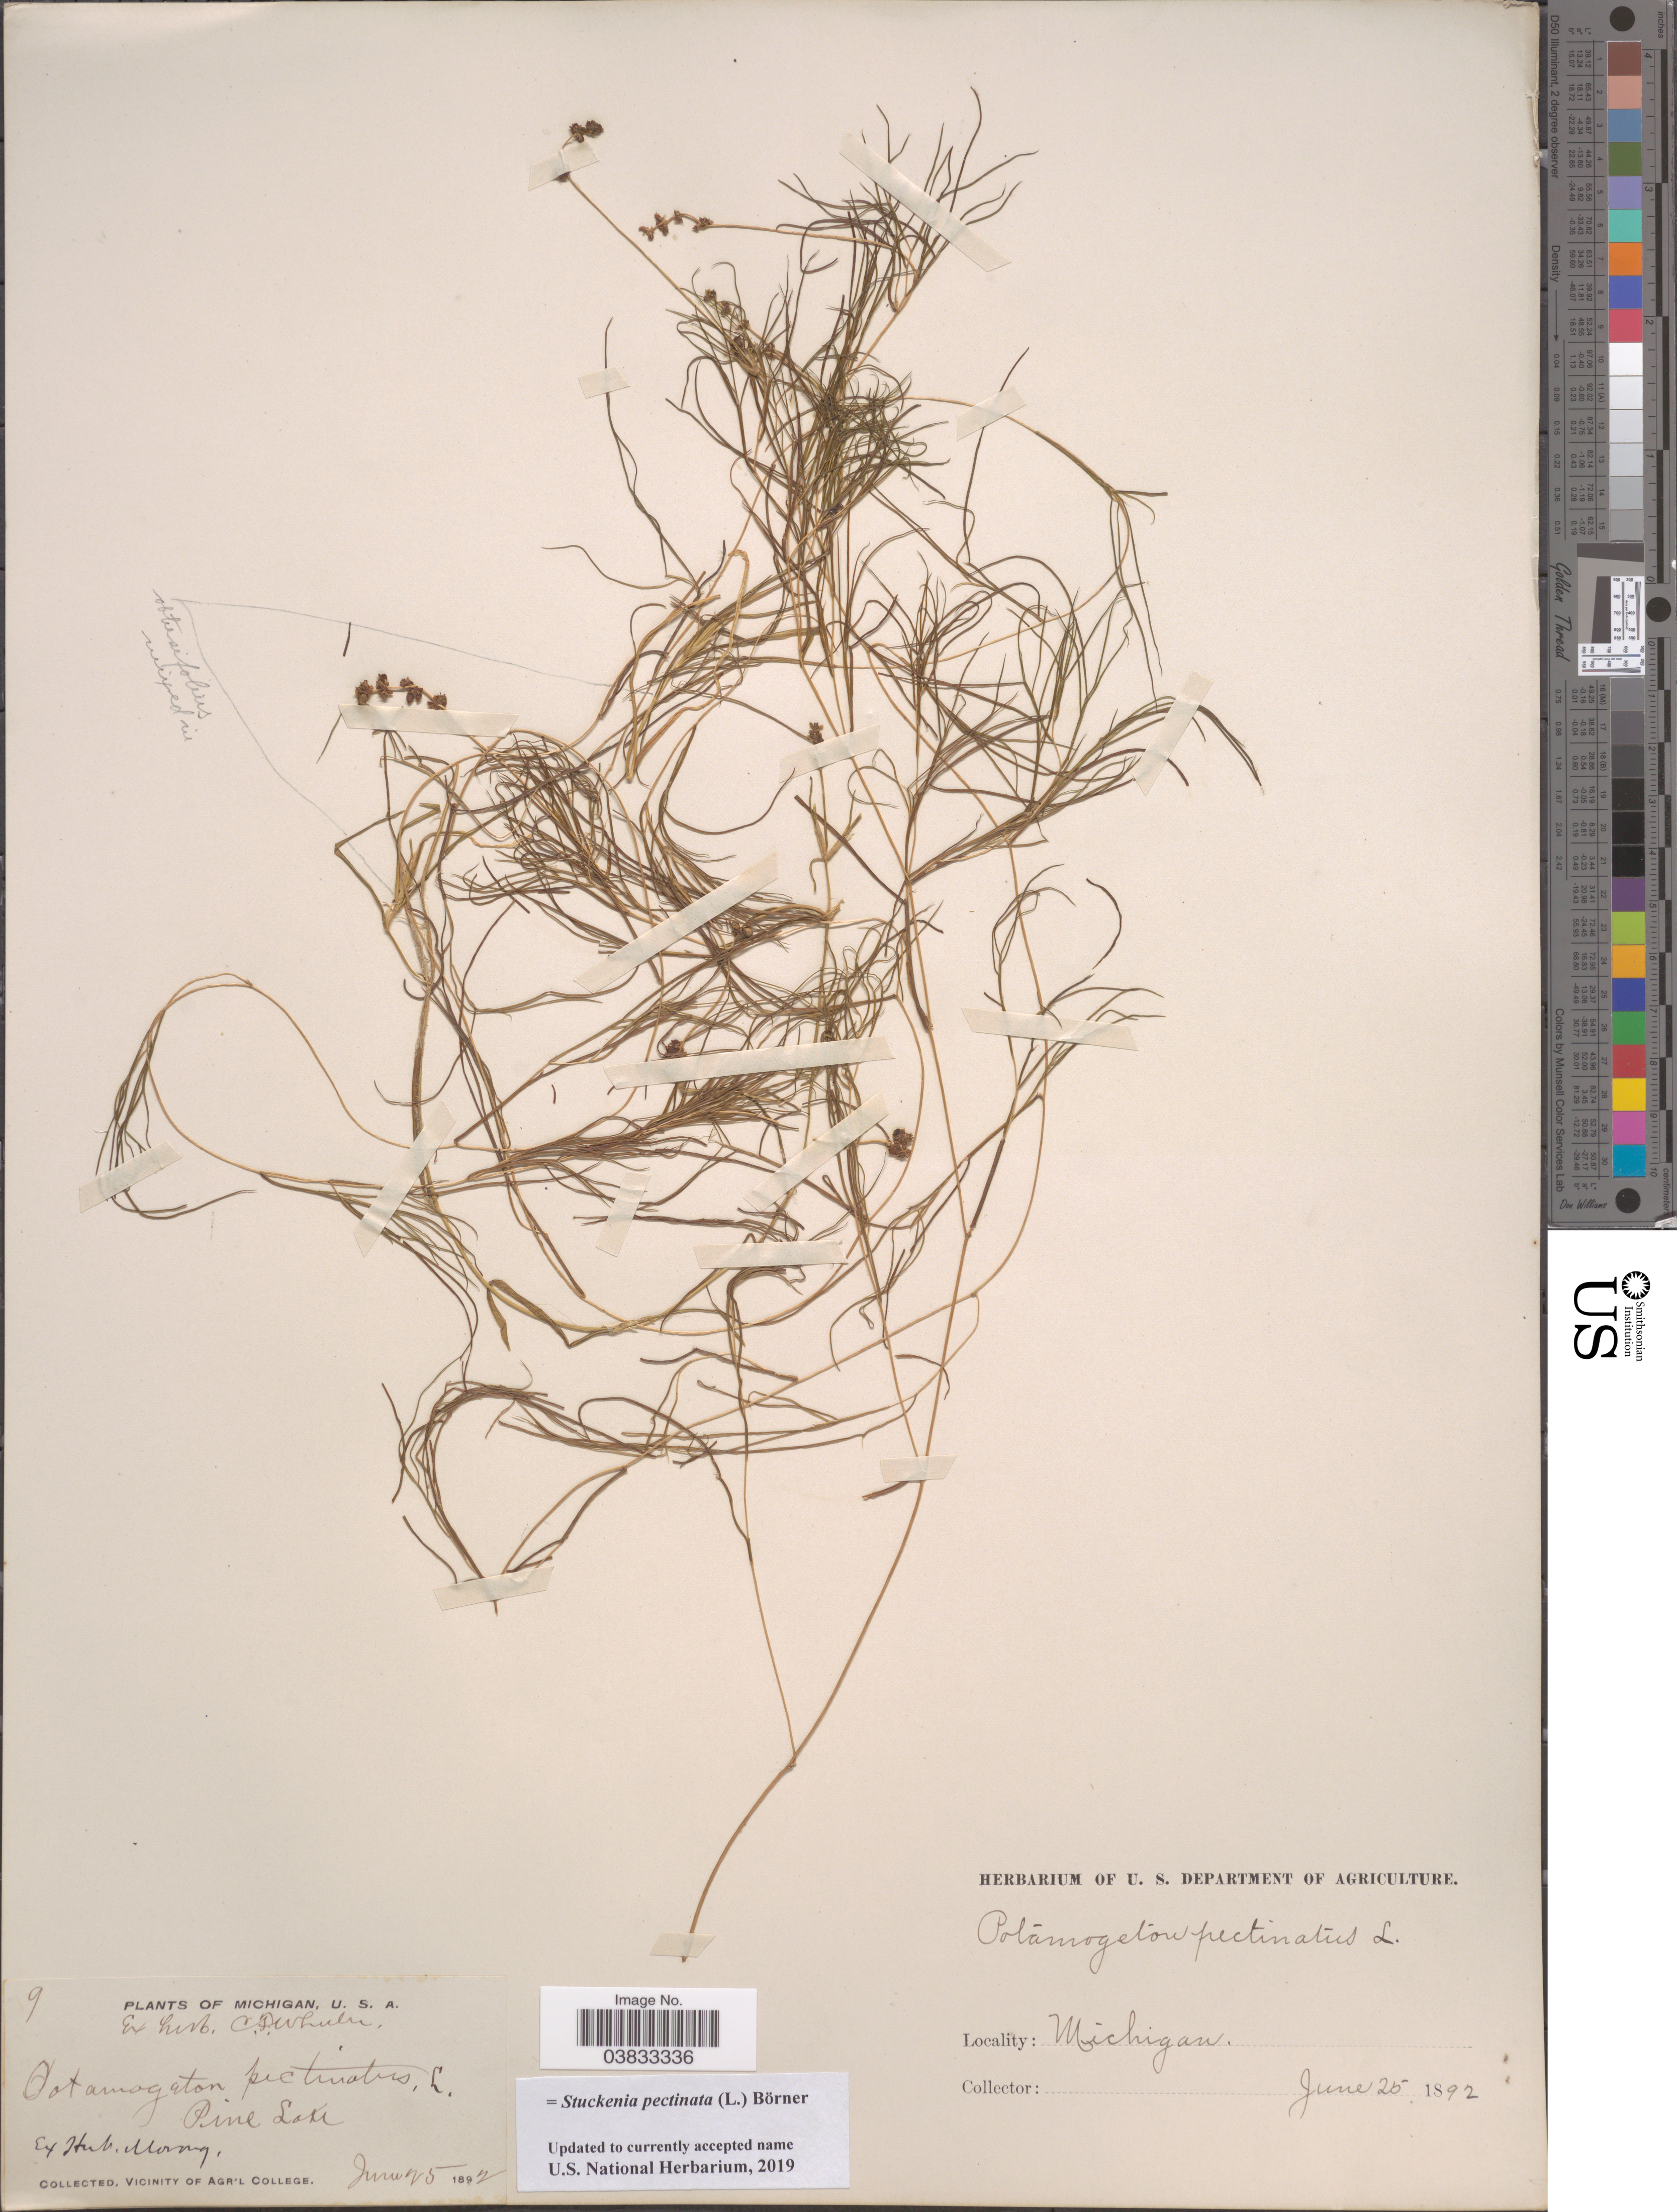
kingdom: Plantae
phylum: Tracheophyta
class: Liliopsida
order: Alismatales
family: Potamogetonaceae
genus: Stuckenia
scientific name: Stuckenia pectinata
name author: (L.) Börner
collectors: Ex Herb. C. F. Wheeler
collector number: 9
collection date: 1892-06-25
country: United States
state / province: Michigan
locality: Pine Lake. Vicinity of Agr'l College.